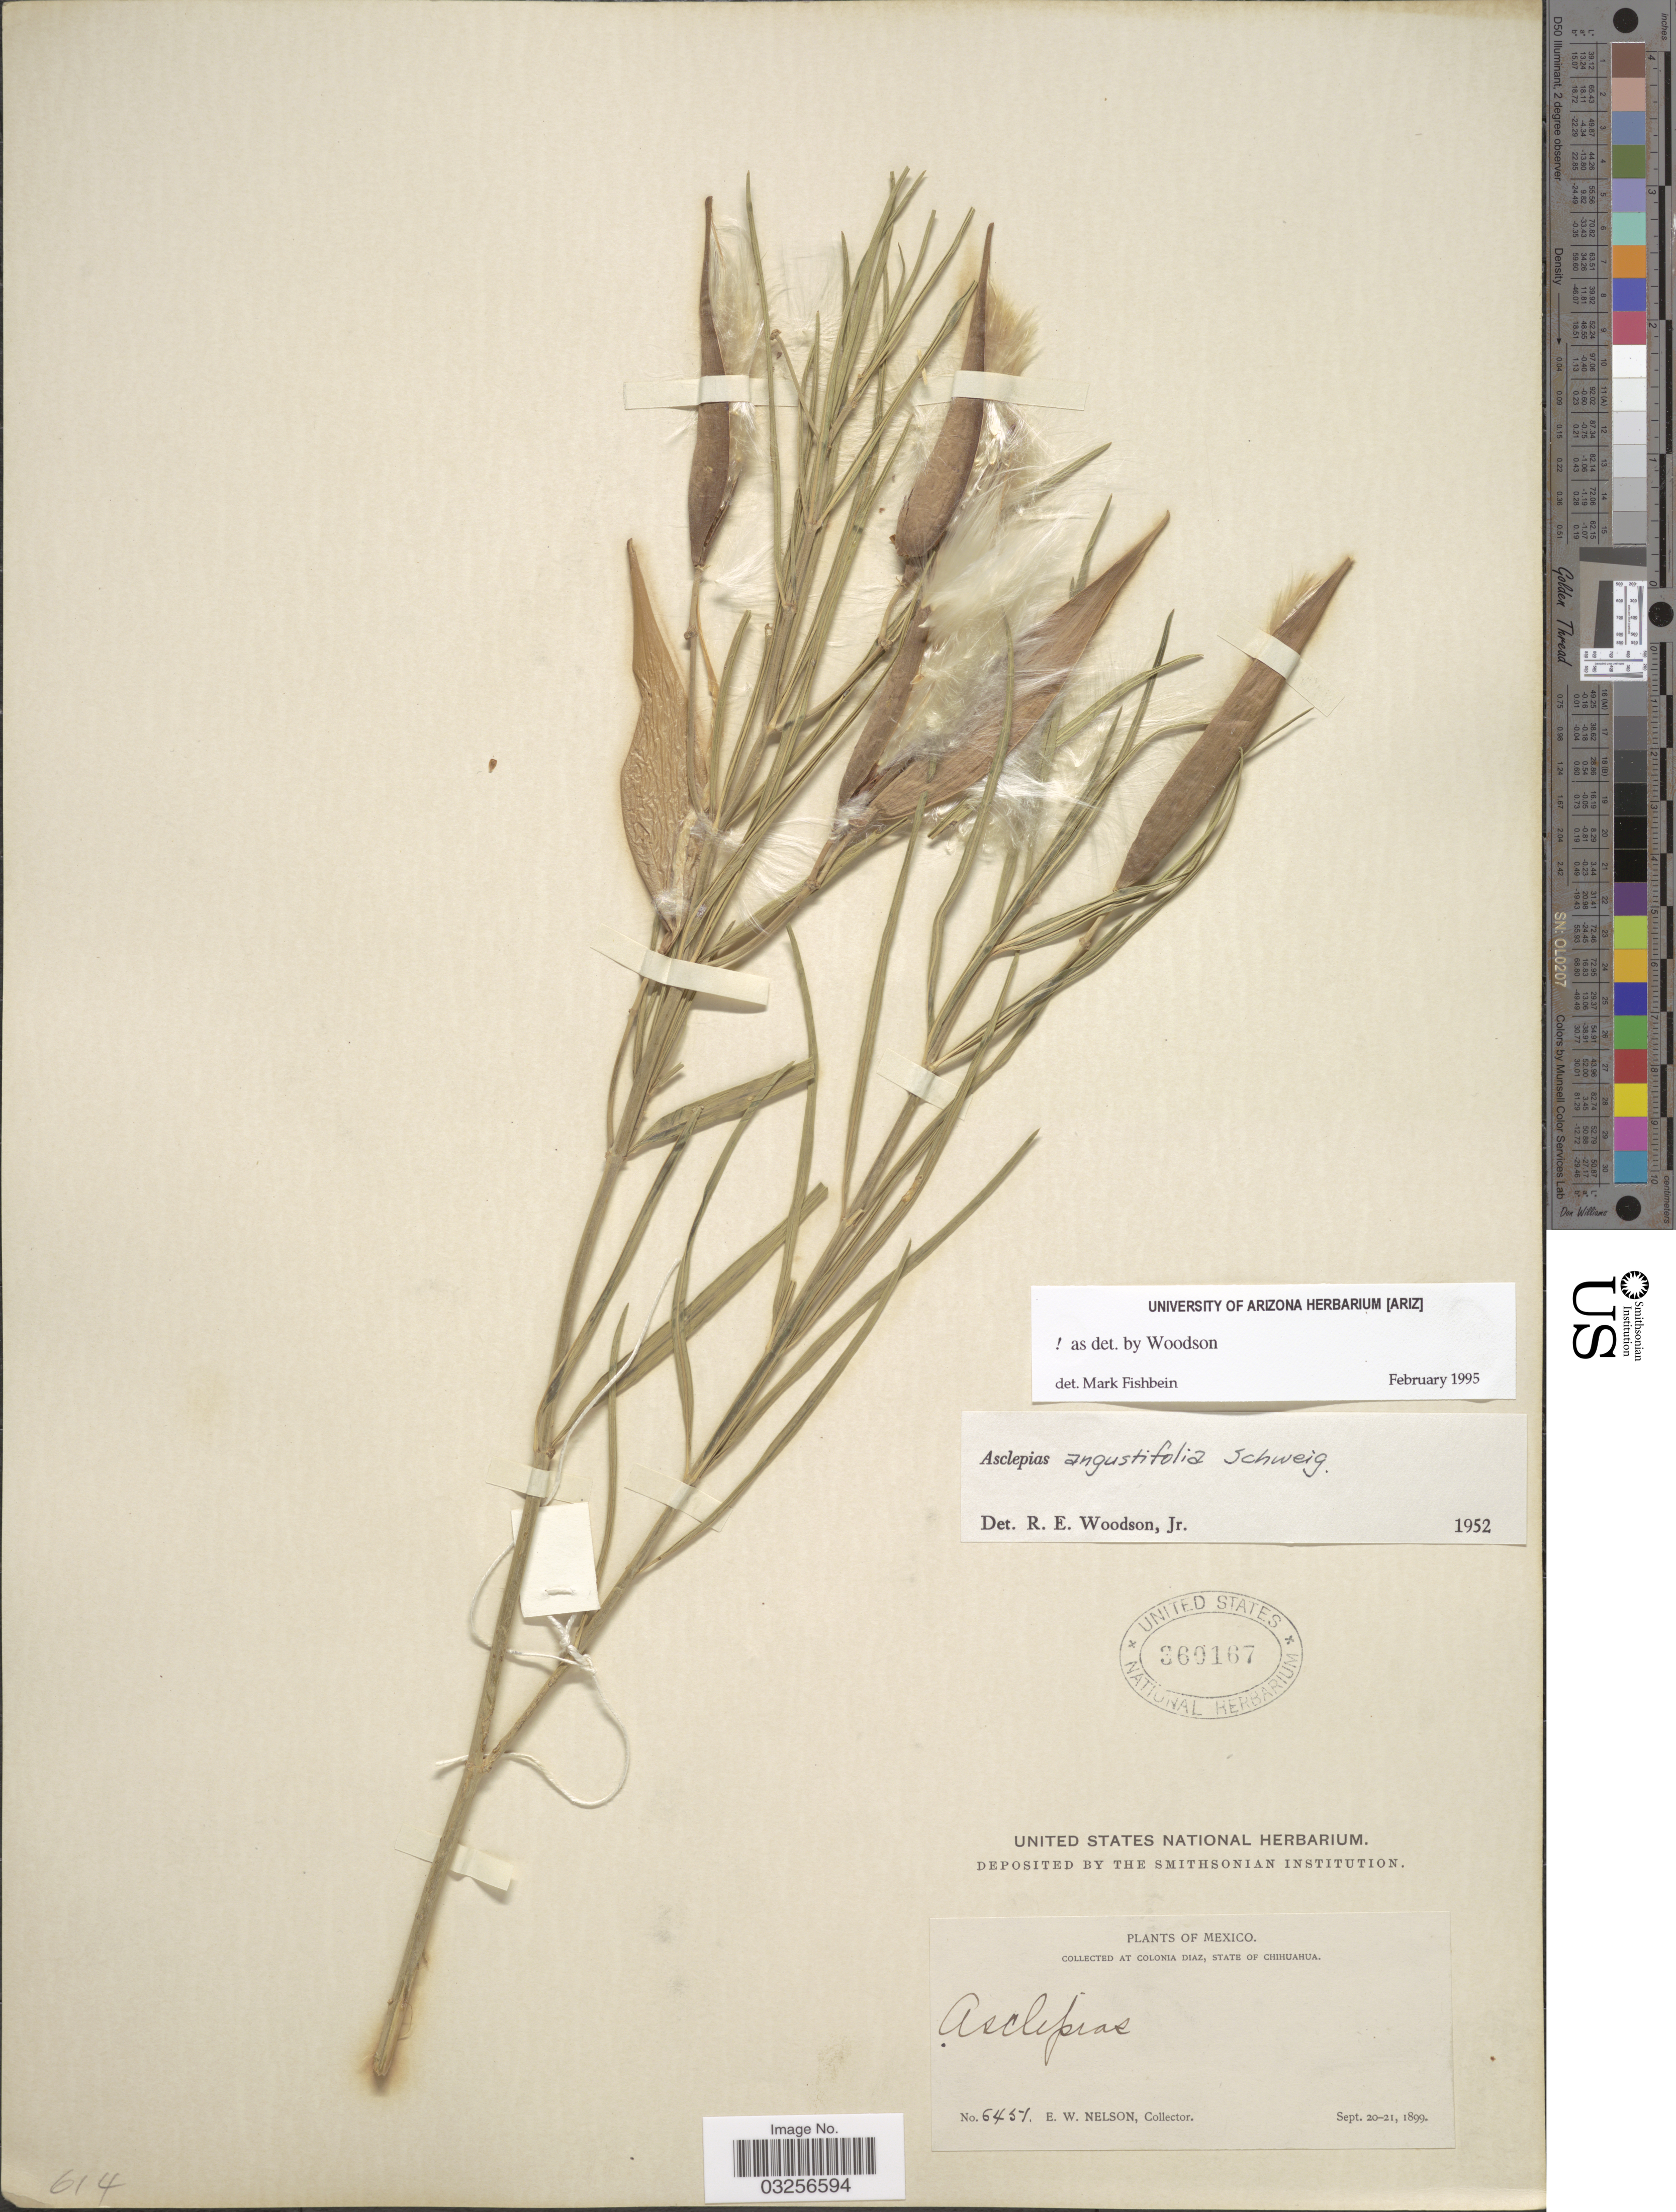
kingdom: Plantae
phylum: Tracheophyta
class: Magnoliopsida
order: Gentianales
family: Apocynaceae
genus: Asclepias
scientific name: Asclepias angustifolia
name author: Schweigg.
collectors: E. W. Nelson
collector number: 6451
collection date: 1899-09-20/1899-09-21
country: Mexico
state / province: Chihuahua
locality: At Colonia Diaz.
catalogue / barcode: US 360167